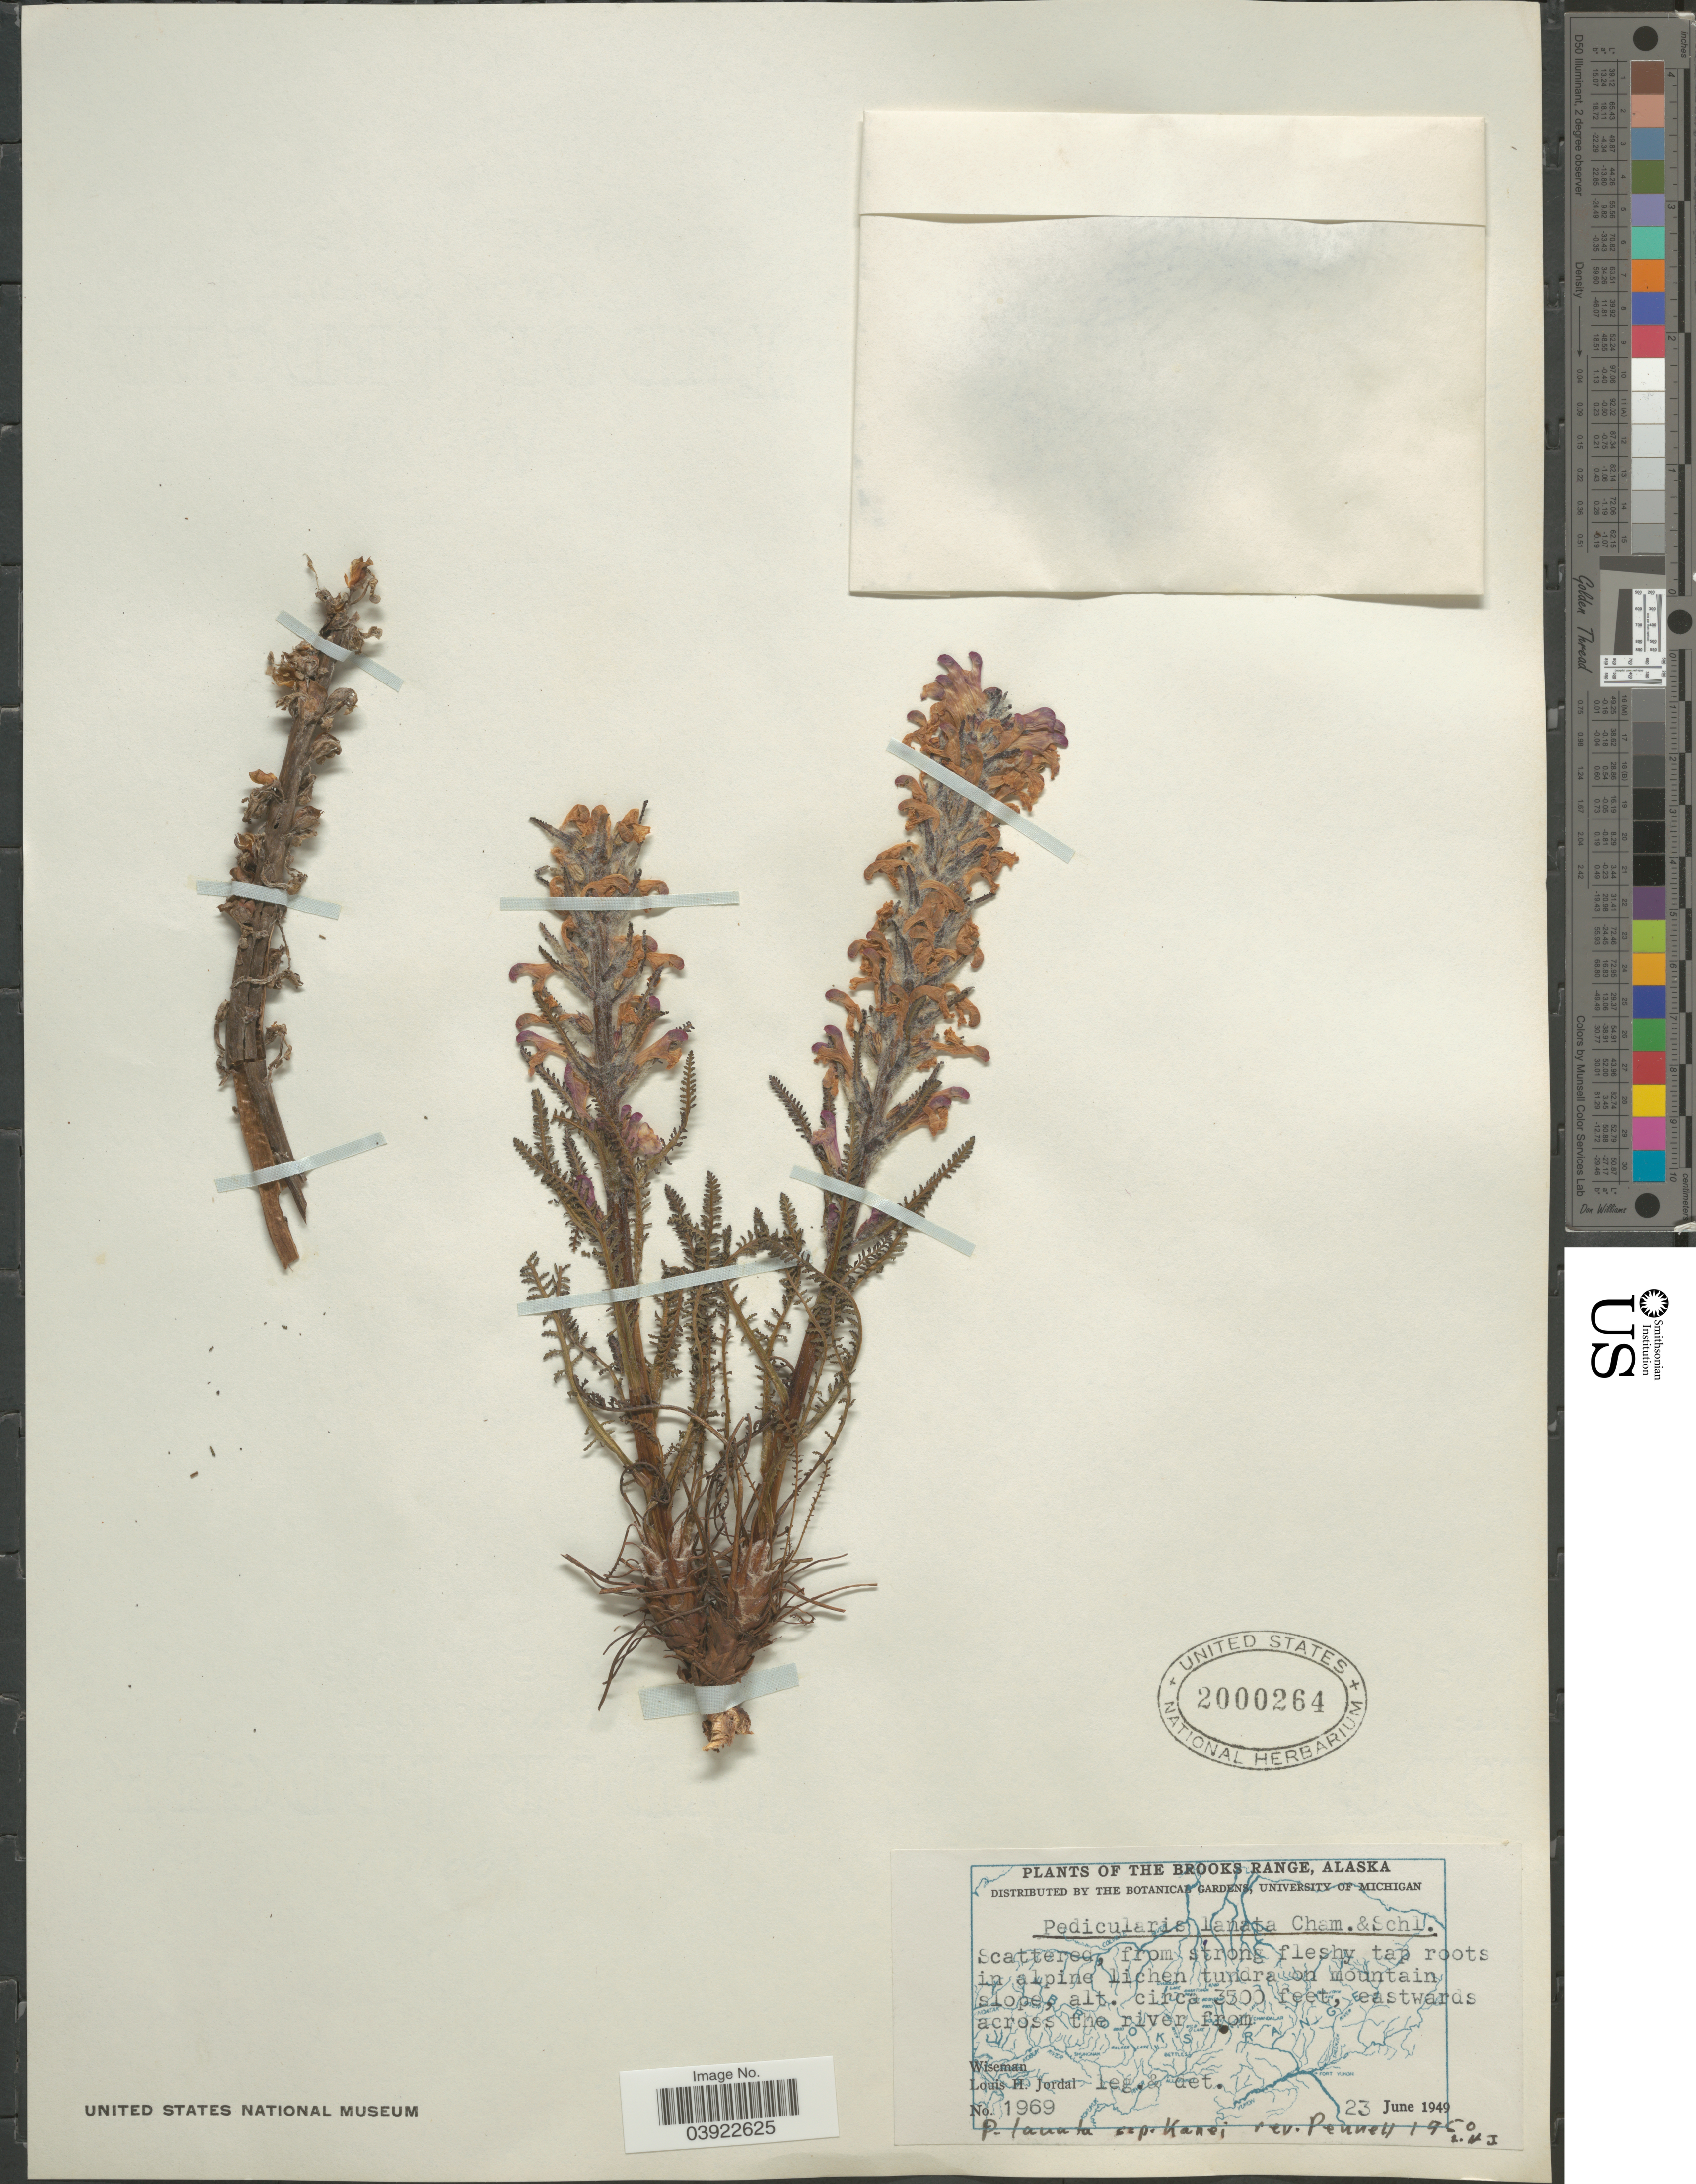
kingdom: Plantae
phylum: Tracheophyta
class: Magnoliopsida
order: Lamiales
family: Orobanchaceae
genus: Pedicularis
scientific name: Pedicularis lanata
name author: Willd. ex Cham. & Schltdl.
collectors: L. Jordal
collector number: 1969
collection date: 1949-06-23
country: United States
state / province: Alaska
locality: The Brooks Range. Eastwards acaross the river from Wiseman.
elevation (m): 1067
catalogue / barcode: US 2000264